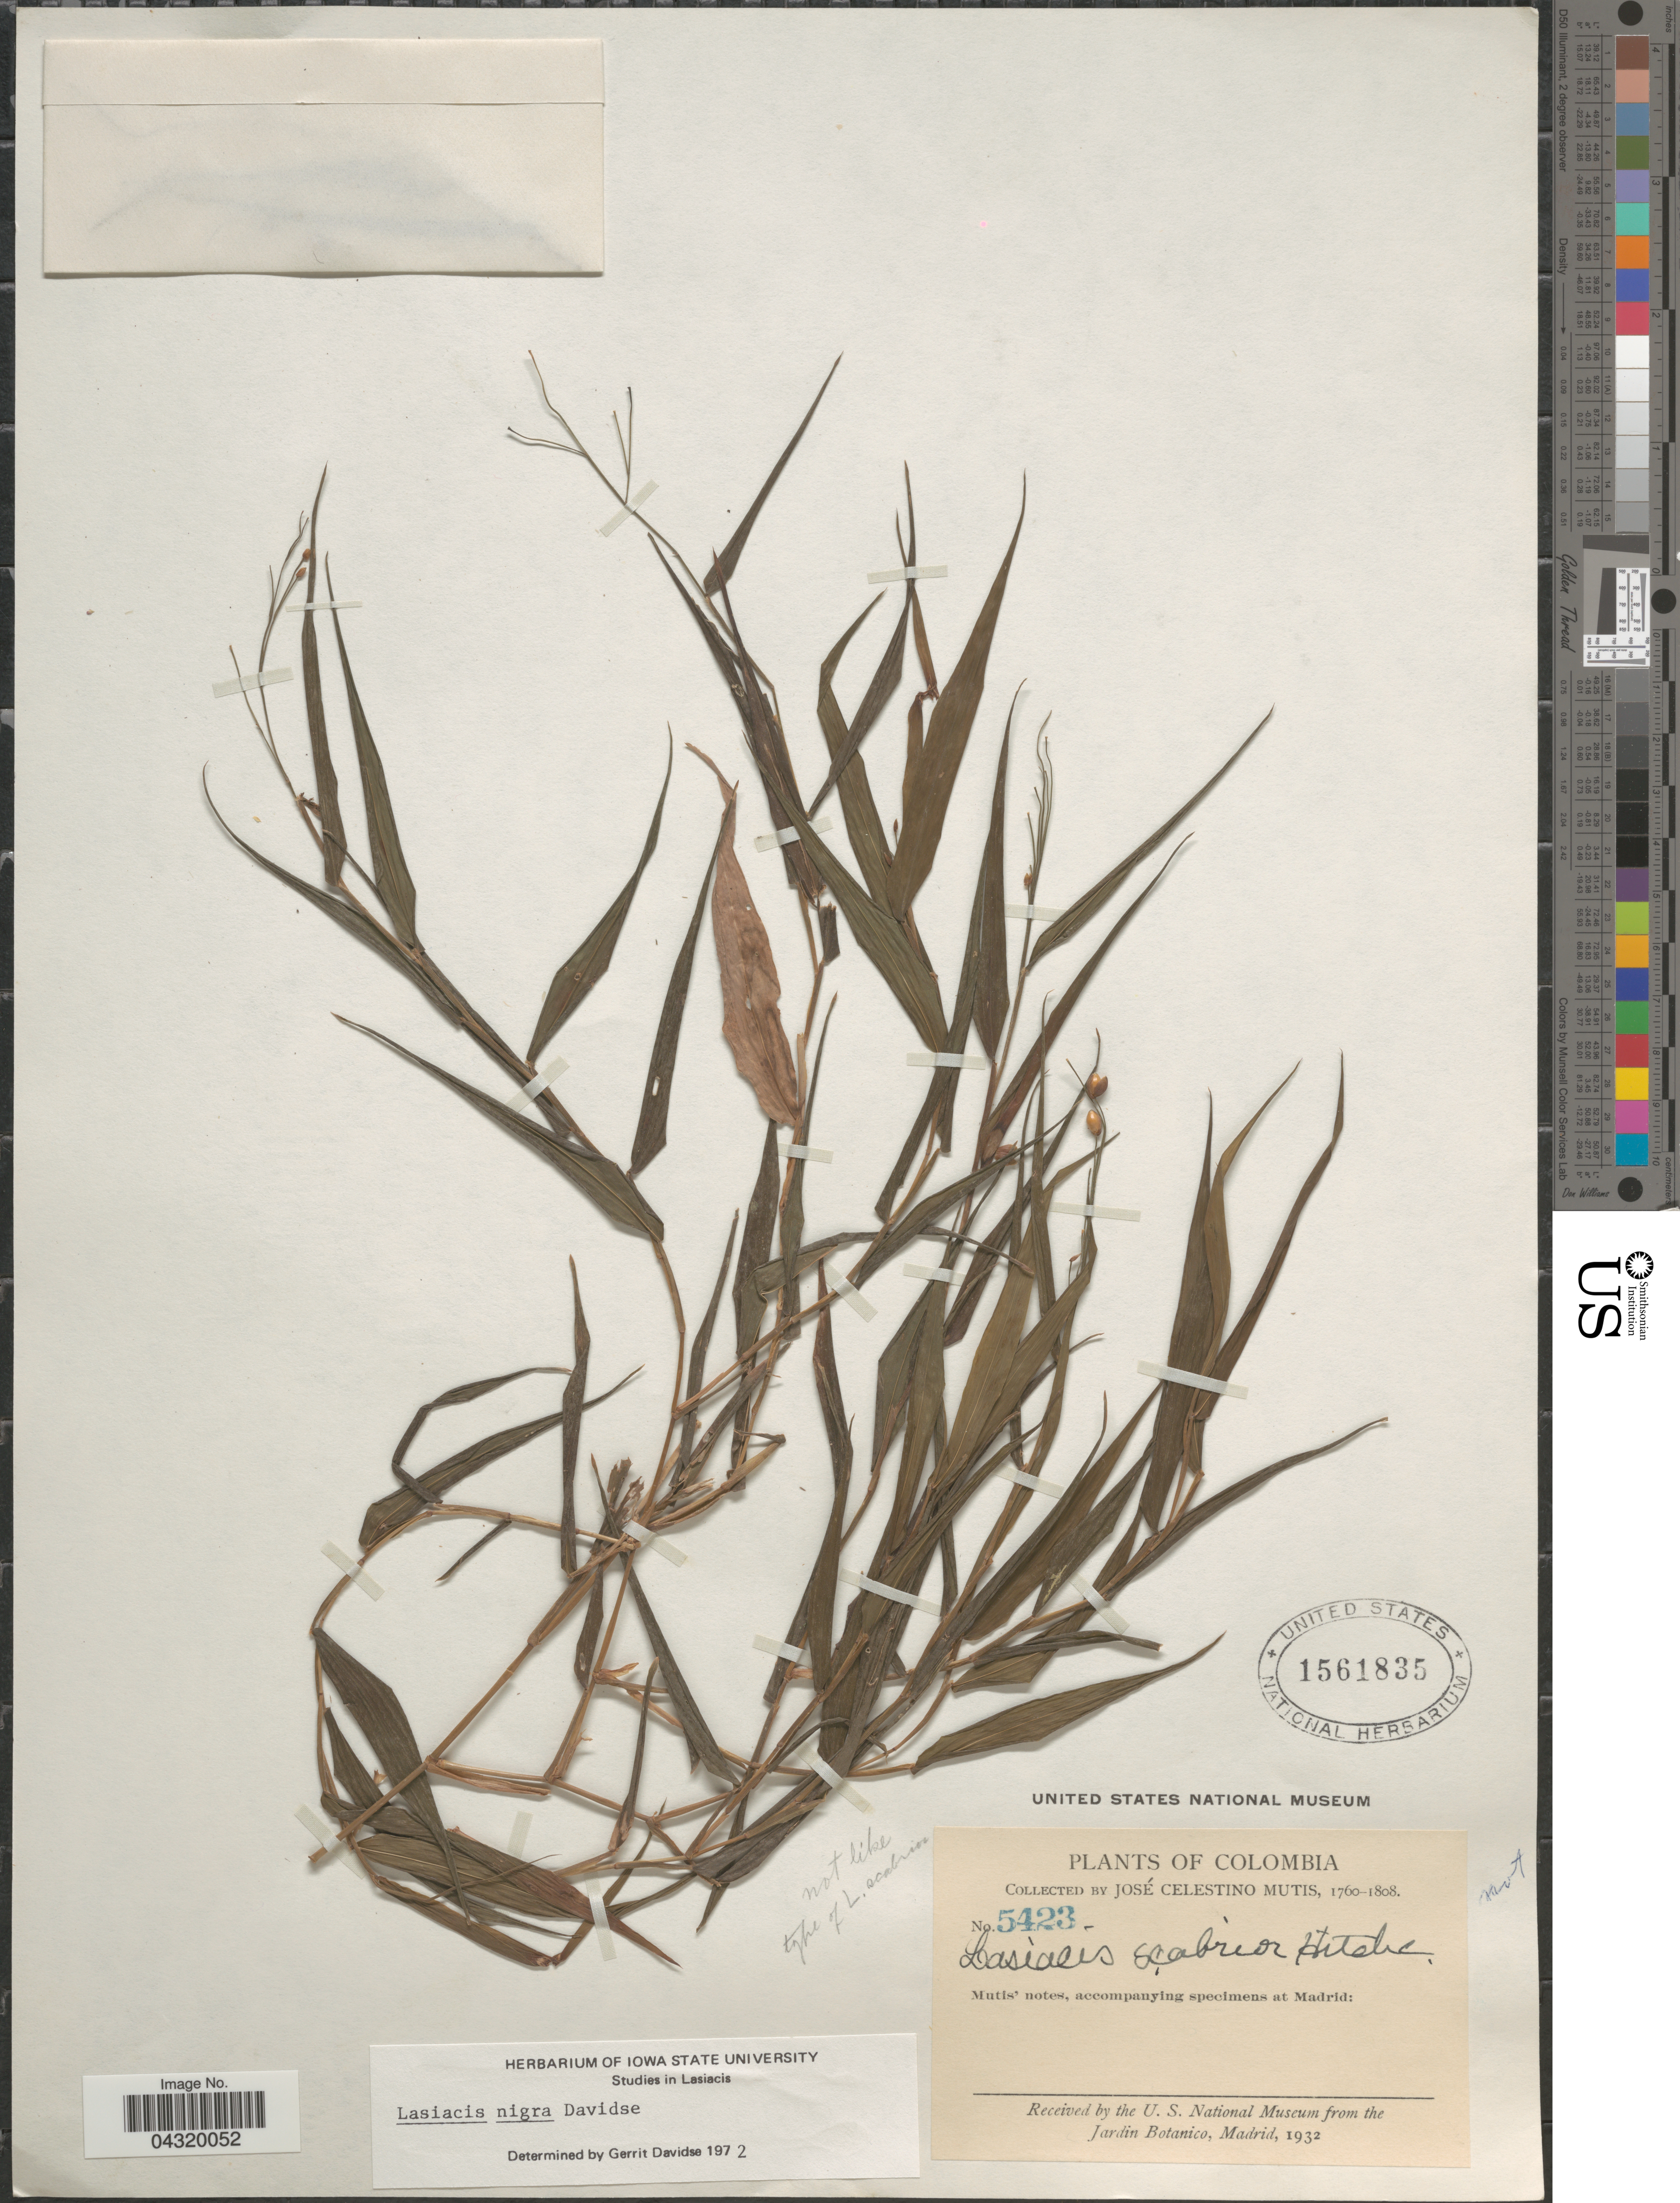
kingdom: Plantae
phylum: Tracheophyta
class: Liliopsida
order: Poales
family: Poaceae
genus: Lasiacis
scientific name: Lasiacis nigra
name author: Davidse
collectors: J. C. B. Mutis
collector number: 5423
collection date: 1760/1808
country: Colombia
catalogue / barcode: US 1561835